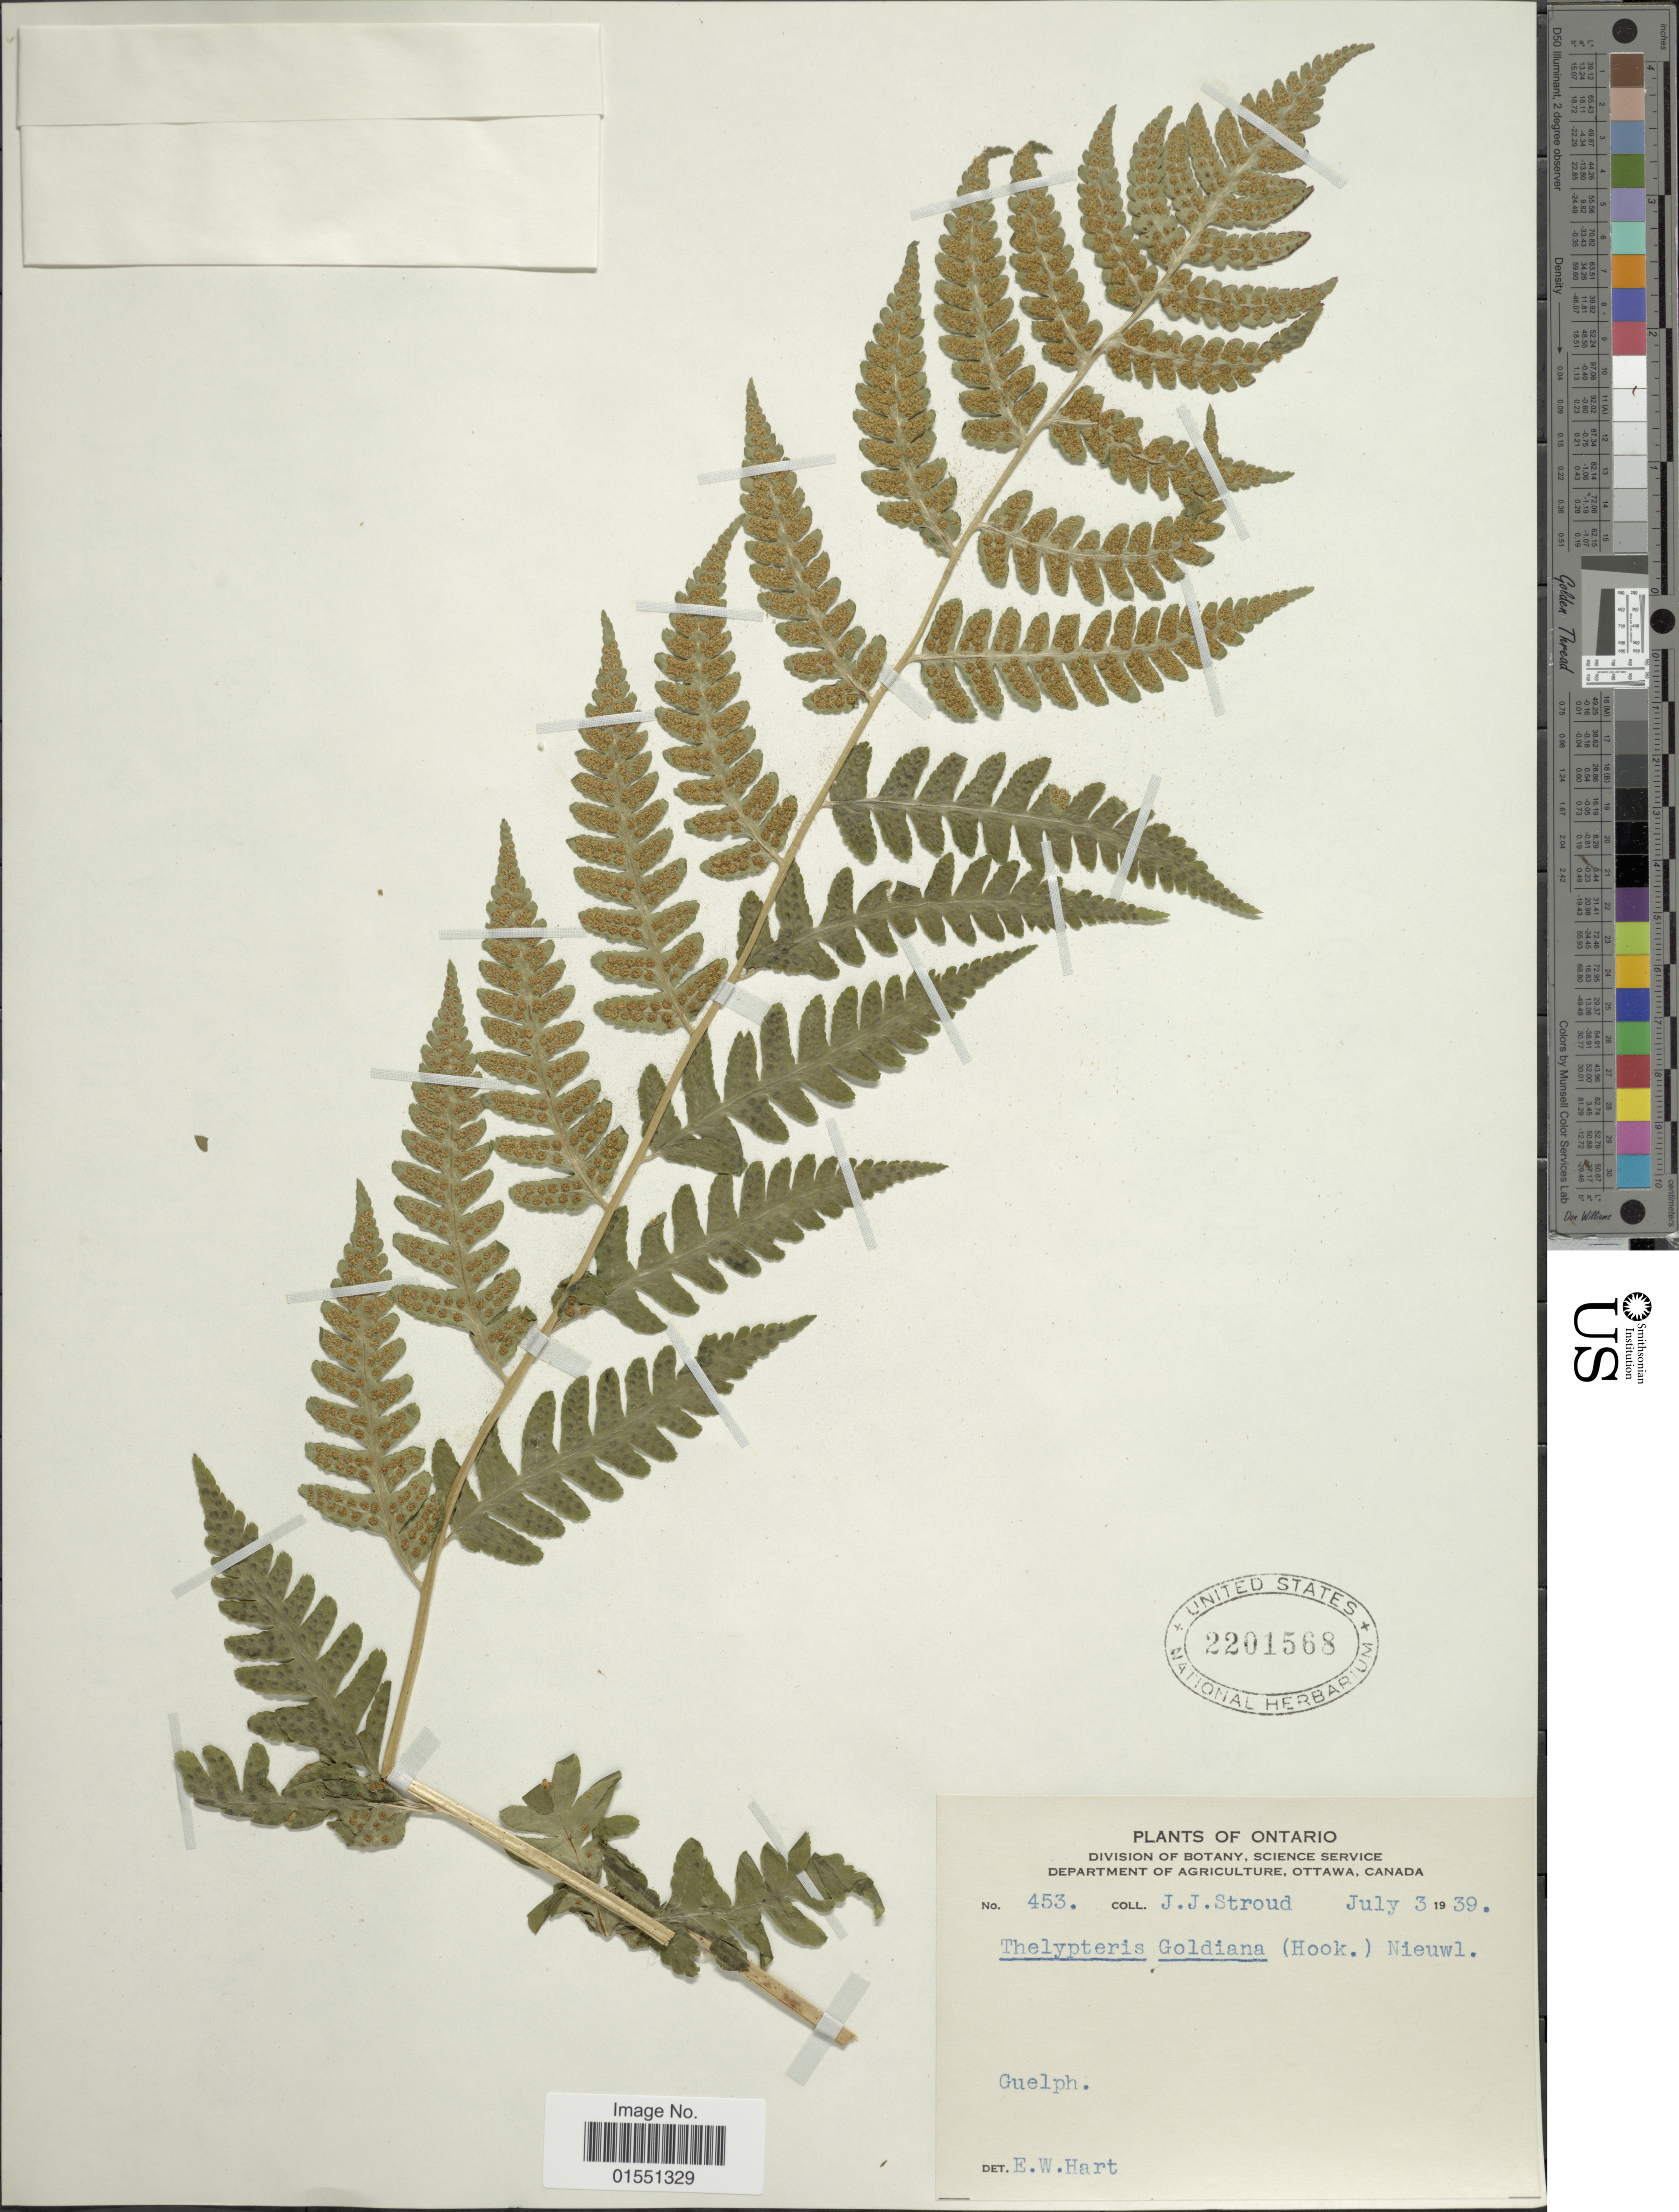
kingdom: Plantae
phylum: Tracheophyta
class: Polypodiopsida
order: Polypodiales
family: Dryopteridaceae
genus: Dryopteris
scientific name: Dryopteris goldiana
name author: (Hook. ex Goldie) A. Gray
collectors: J. Stroud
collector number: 453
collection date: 1939-07-03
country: Canada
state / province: Ontario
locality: Guelph.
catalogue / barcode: US 2201568